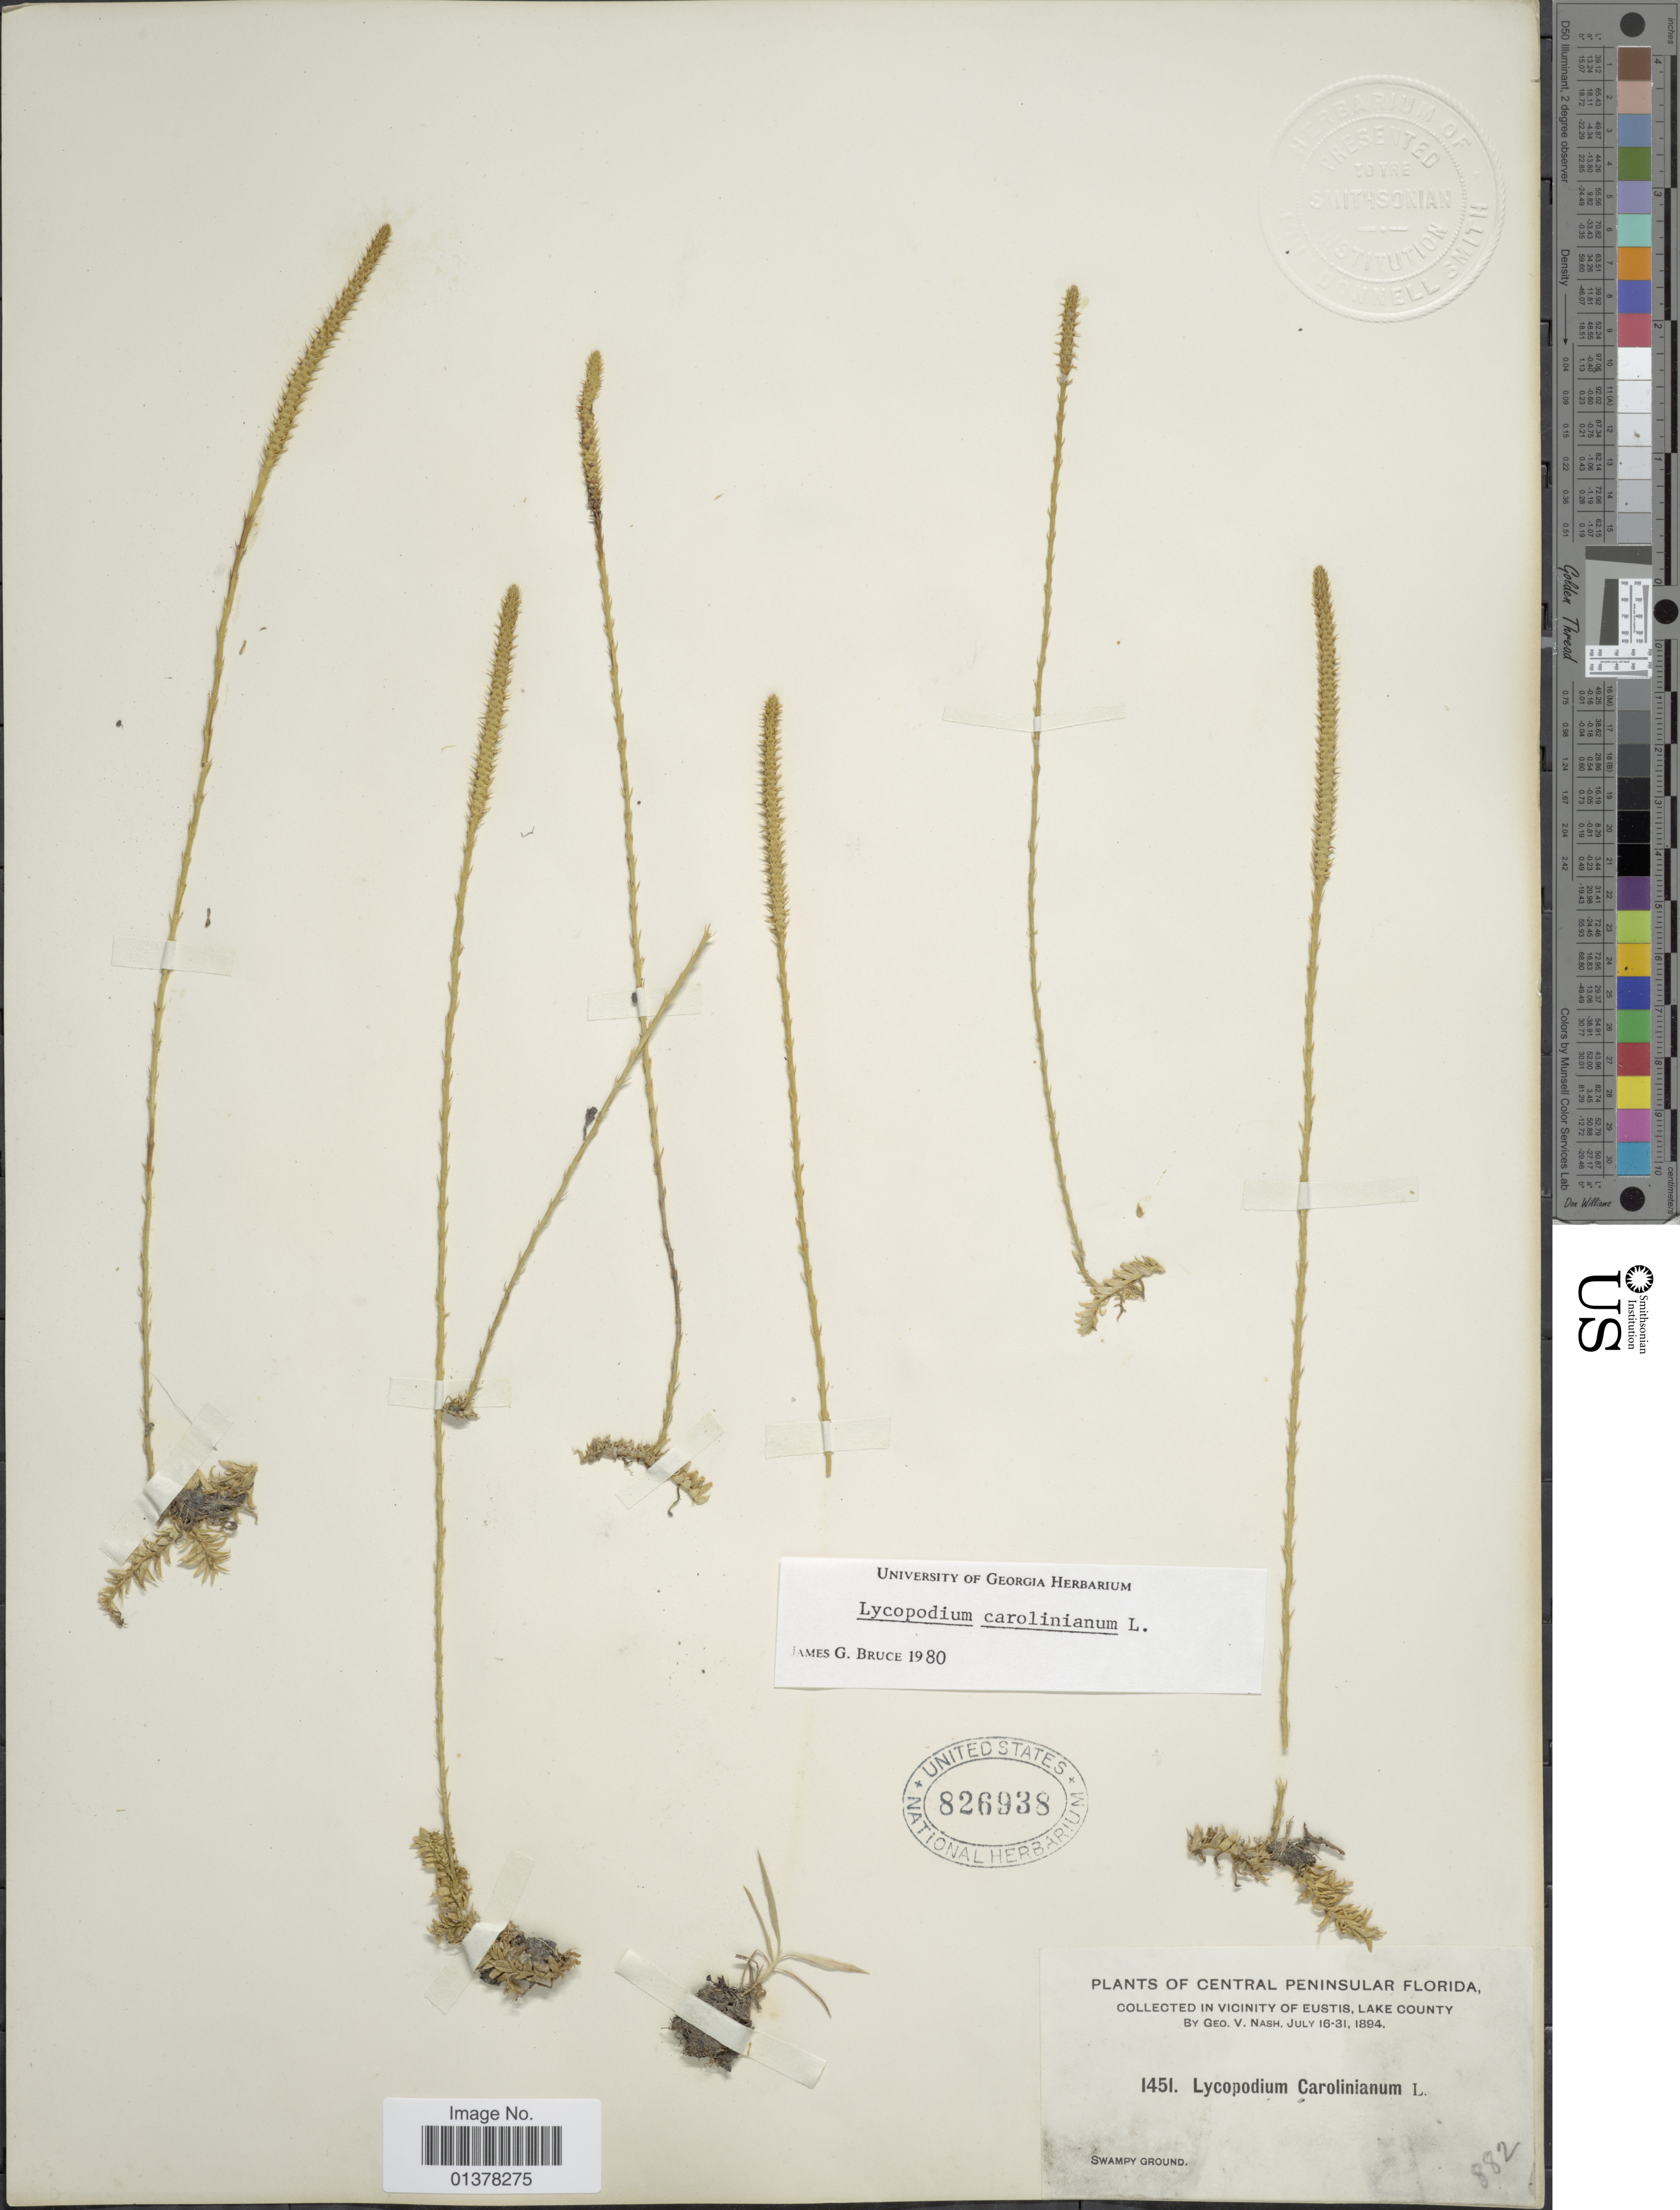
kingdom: Plantae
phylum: Tracheophyta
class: Lycopodiopsida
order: Lycopodiales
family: Lycopodiaceae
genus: Pseudolycopodiella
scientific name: Pseudolycopodiella caroliniana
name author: (L.) Holub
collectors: G. V. Nash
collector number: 1451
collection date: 1894-07-16/1894-07-31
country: United States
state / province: Florida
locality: Vicinity of Eustis, lake county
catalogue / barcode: US 826938